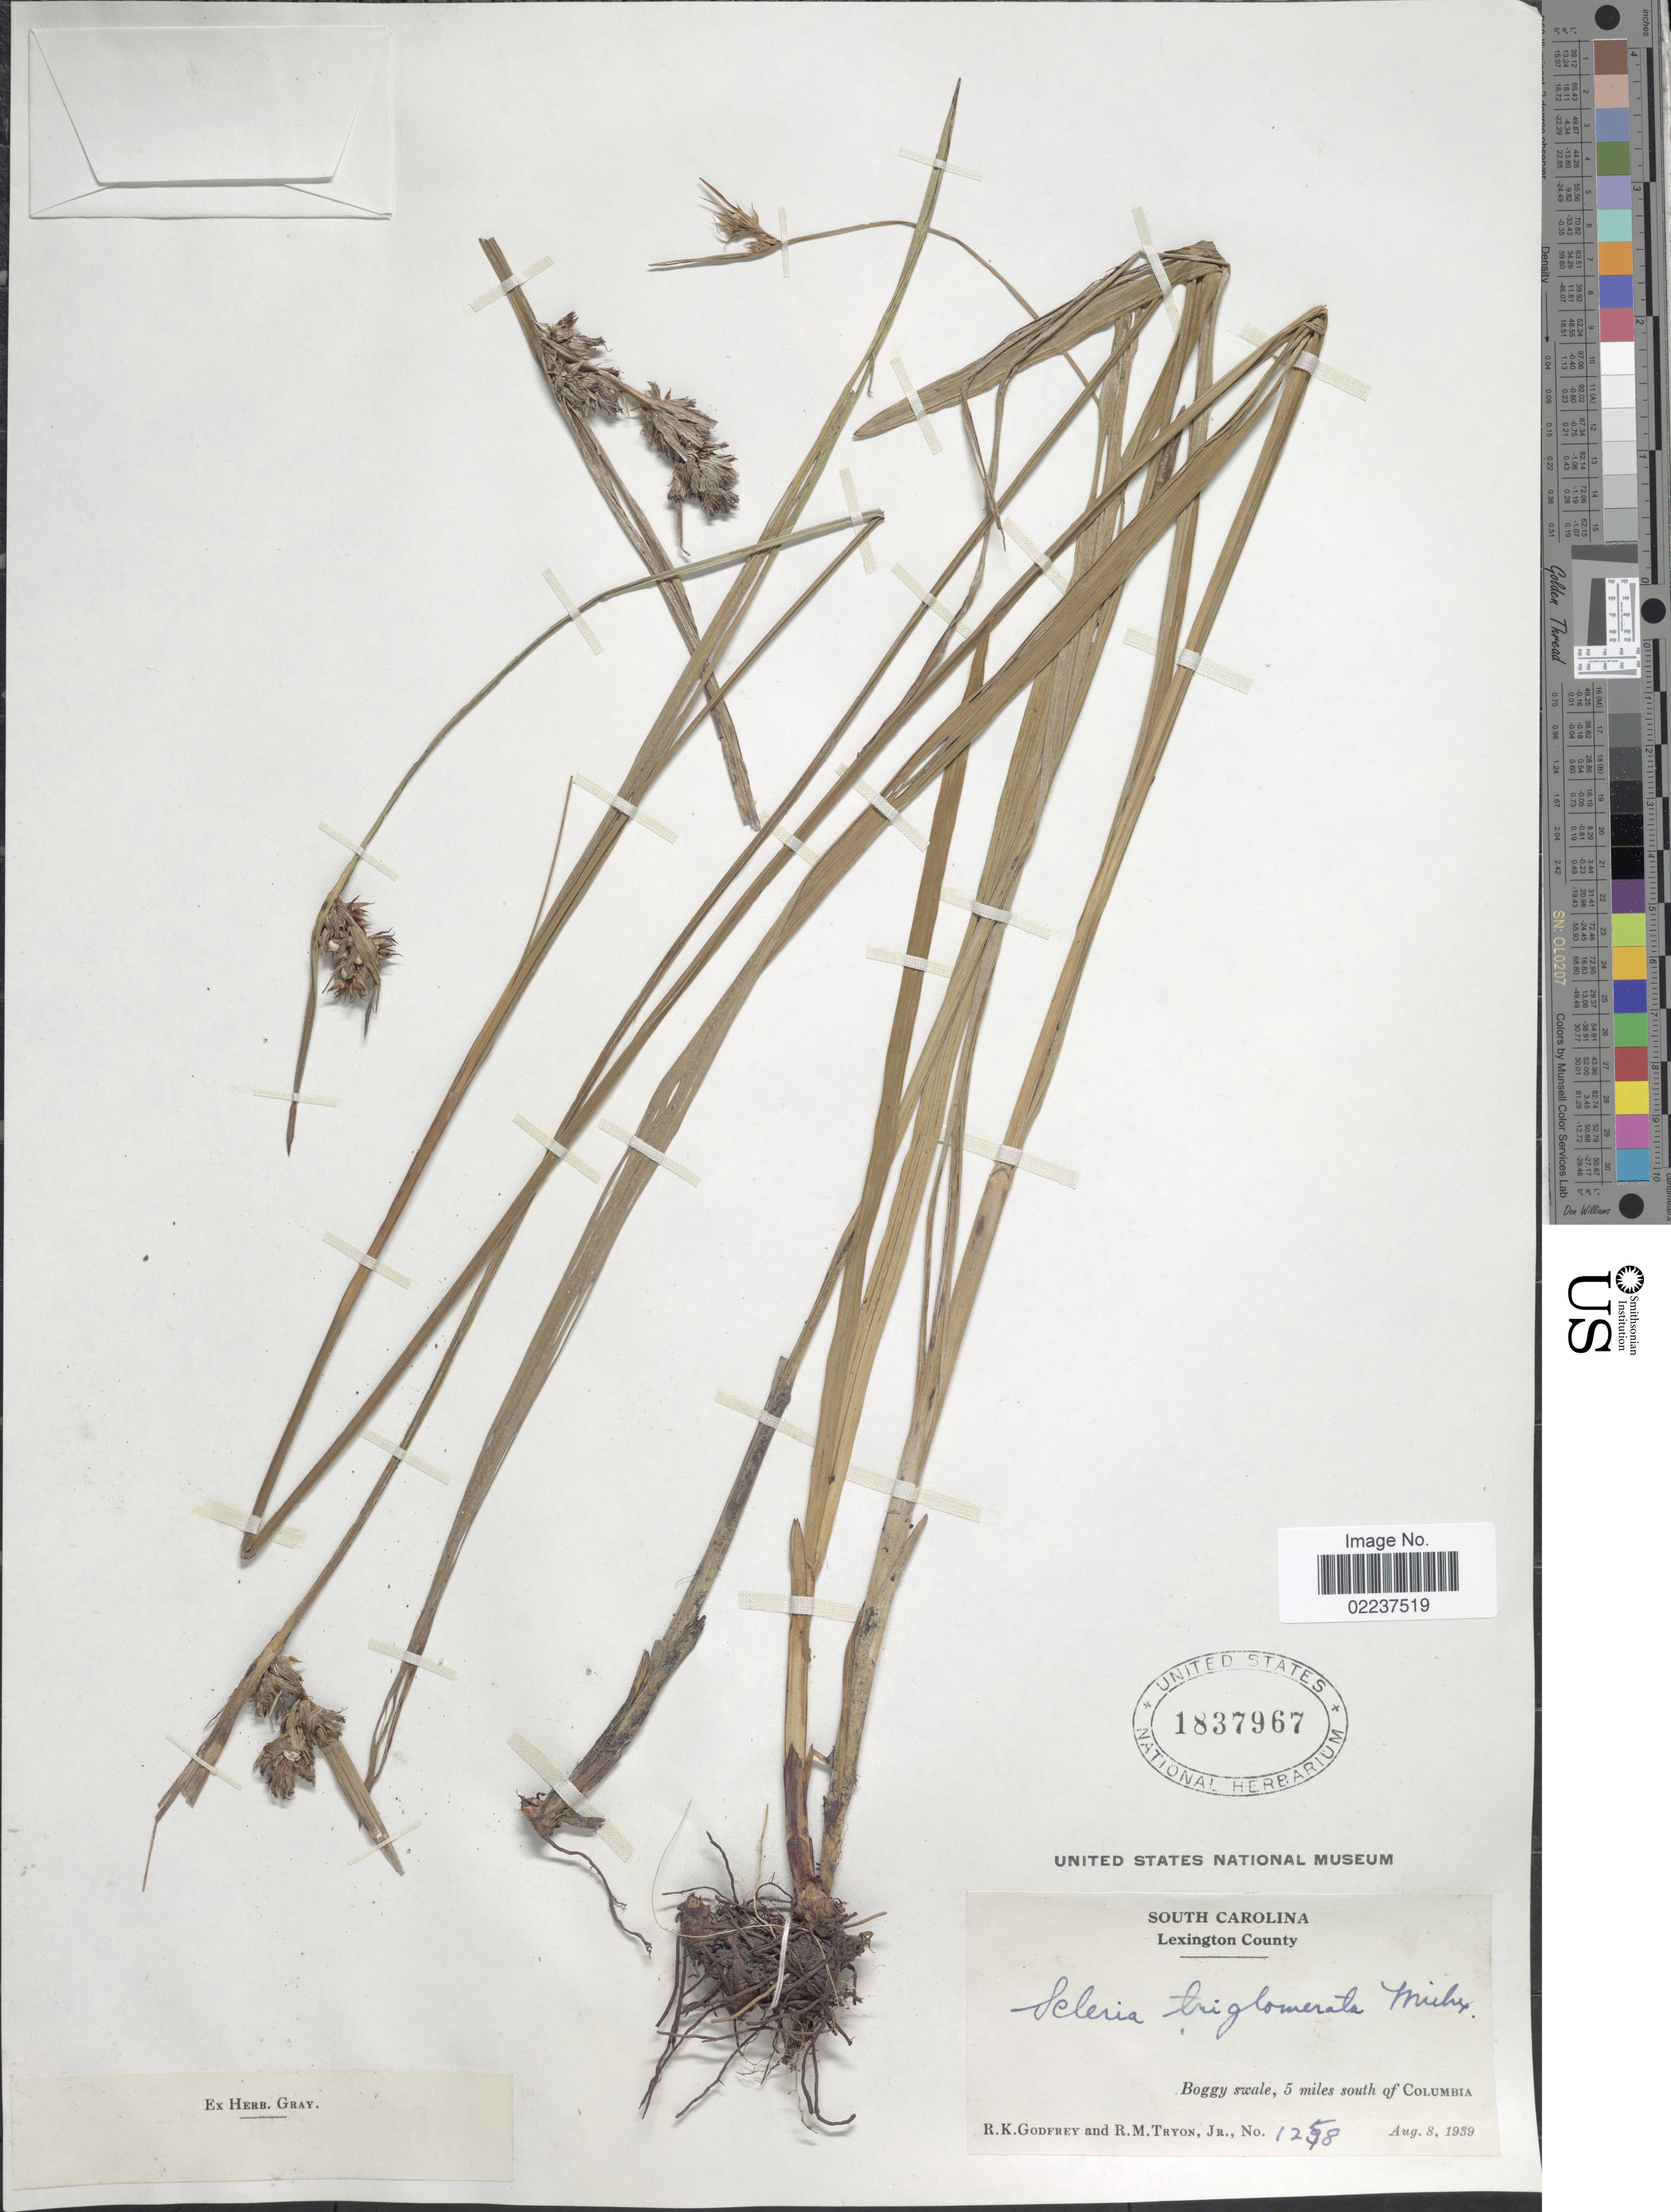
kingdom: Plantae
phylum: Tracheophyta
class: Liliopsida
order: Poales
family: Cyperaceae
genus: Scleria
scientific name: Scleria triglomerata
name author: Michx.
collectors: R. K. Godfrey & R. M. Tryon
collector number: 1258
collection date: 1939-08-08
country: United States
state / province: South Carolina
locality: Lexington County, 5 miles south of Columbia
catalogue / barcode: US 1837967